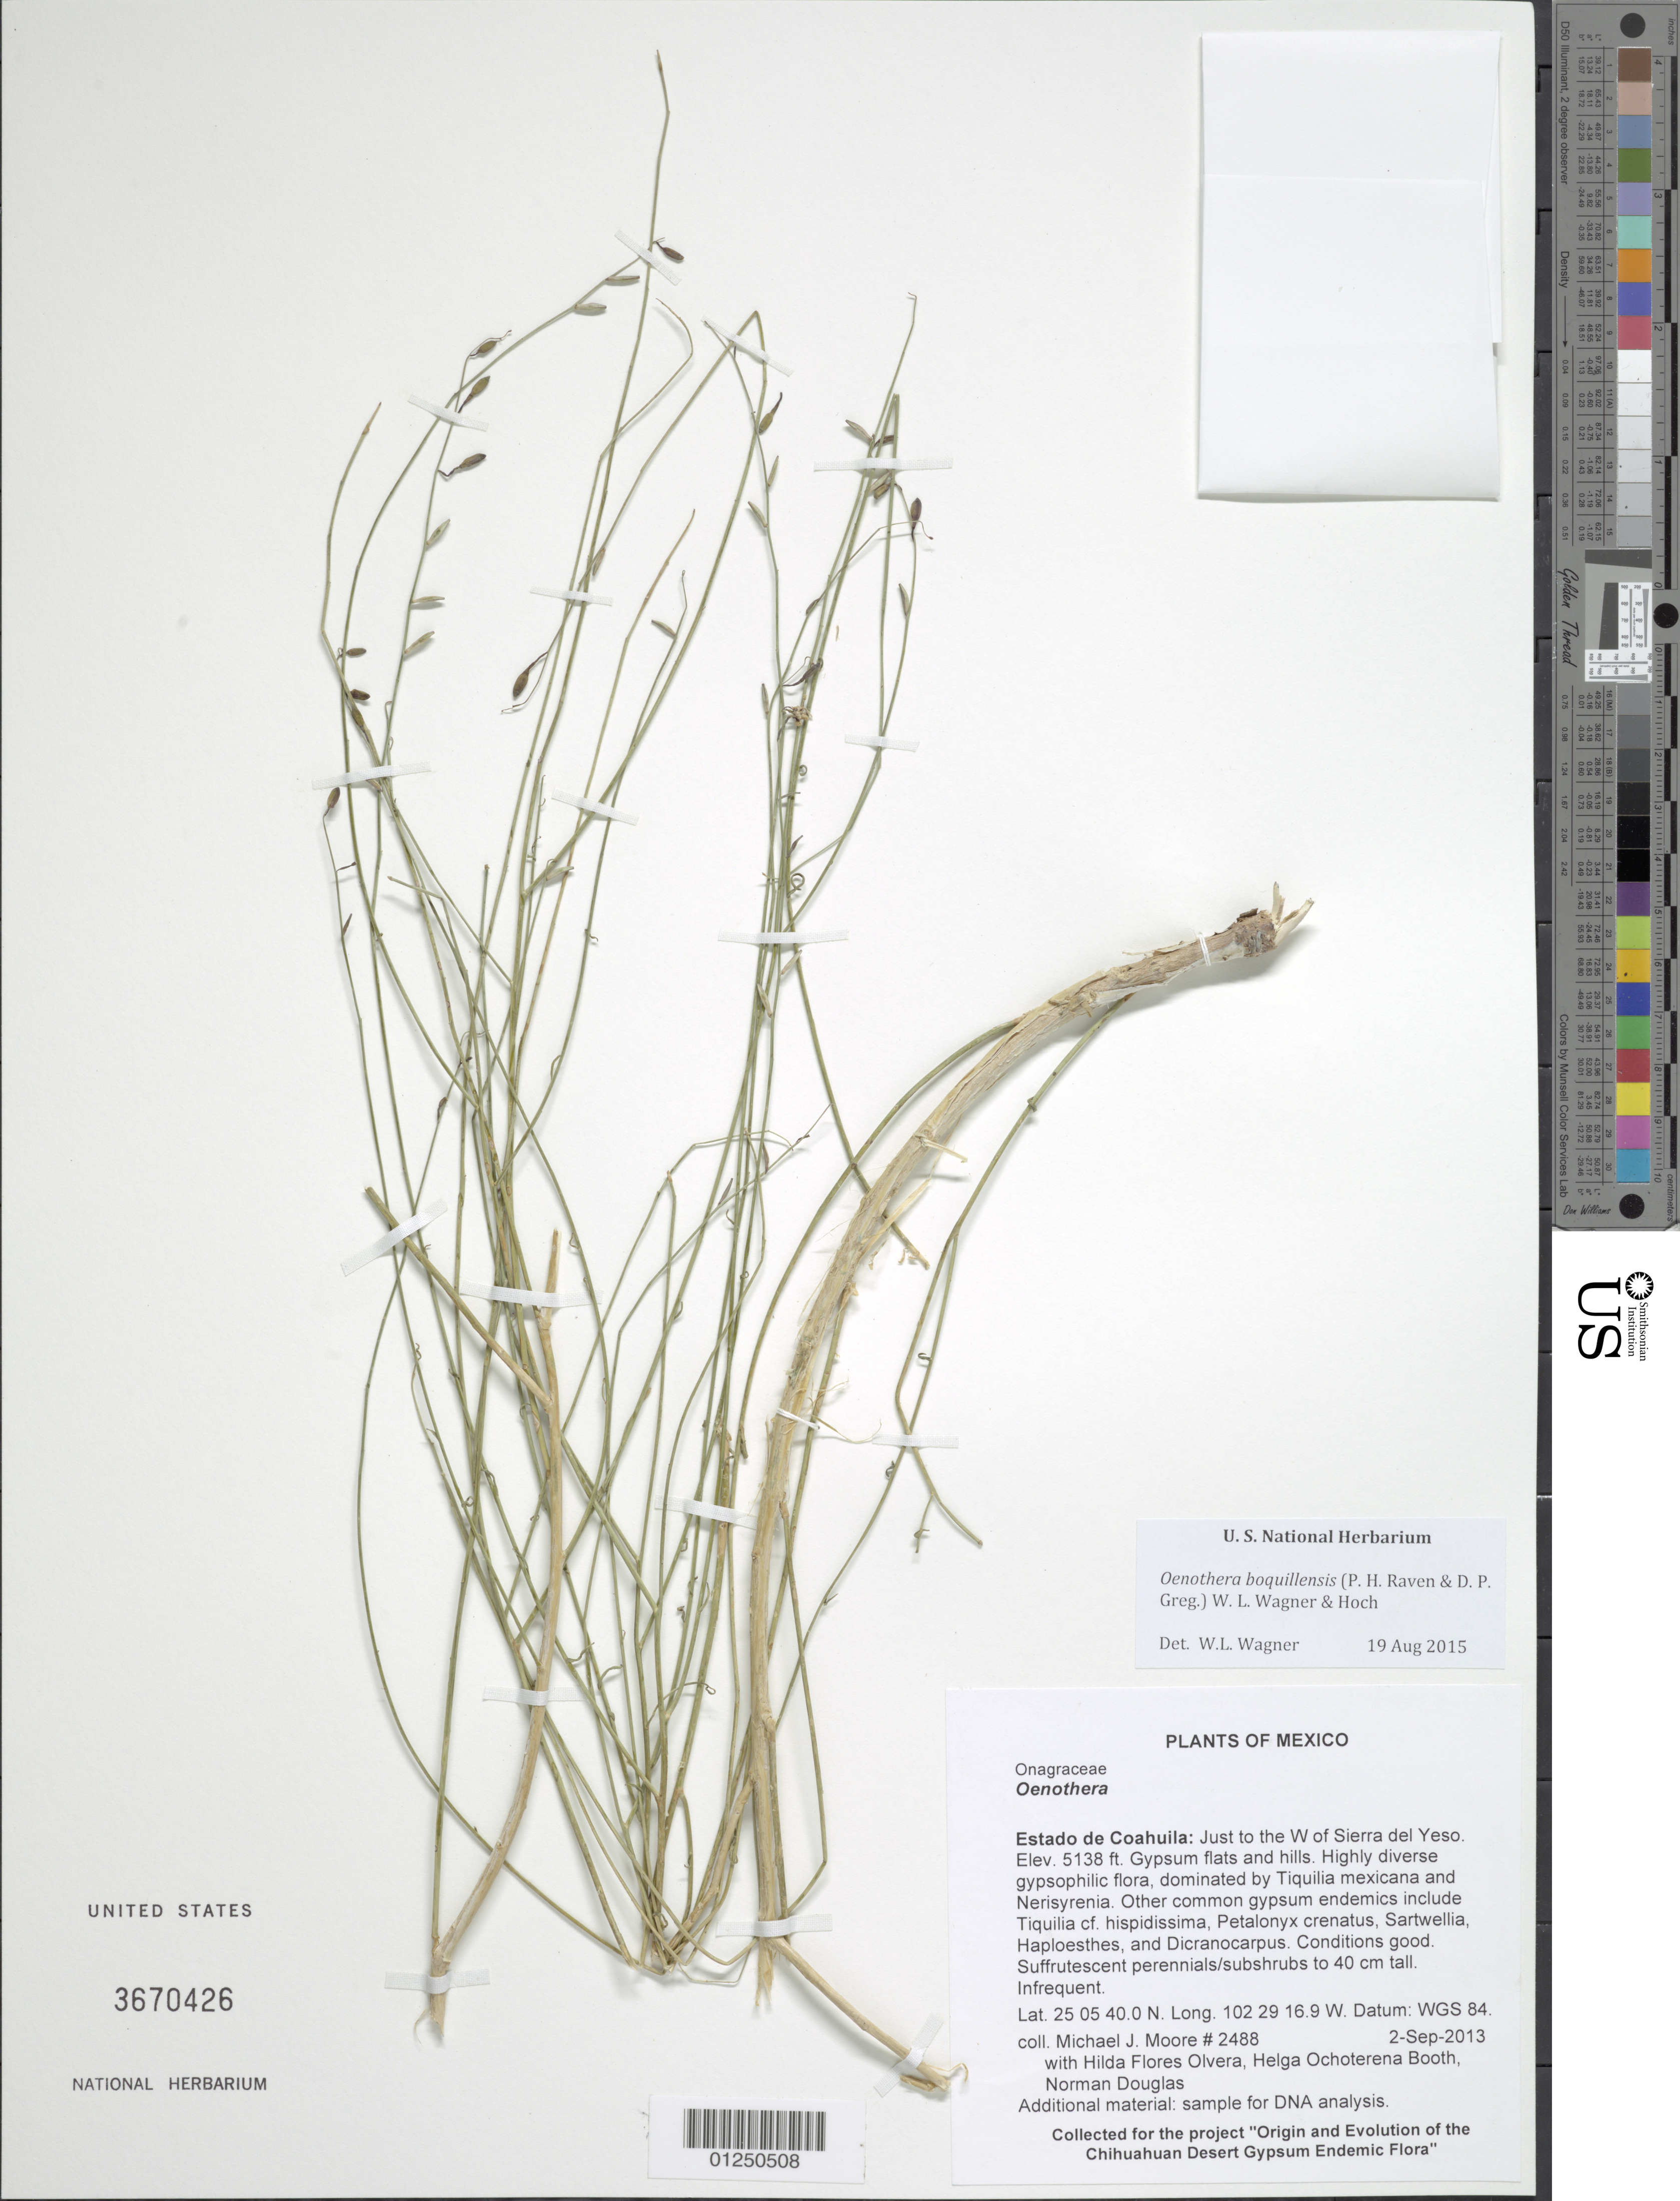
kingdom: Plantae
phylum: Tracheophyta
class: Magnoliopsida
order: Myrtales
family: Onagraceae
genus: Oenothera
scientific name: Oenothera boquillensis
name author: (P.H. Raven & D.P. Greg.) W.L. Wagner & Hoch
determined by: Wagner, W. L., (BOT), Smithsonian Institution - National Museum of Natural History (UNITED STATES)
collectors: M. J. Moore, H. Flores Olvera, H. Ochoterena-Booth & N. Douglas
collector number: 2488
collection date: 2009-09-01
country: Mexico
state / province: Coahuila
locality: Just to the W of Sierra del Yeso.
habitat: Gypsum flats and hills. Highly diverse gypsophilic flora, dominated by Tiquilia mexicana and Nerisyrenia. Other common gypsum endemics include Tiquilia cf. hispidissima, Petalonyx crenatus, Sartwellia, Haploesthes, and Dicranocarpus. Conditions good.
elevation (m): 1566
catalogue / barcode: US 3670426